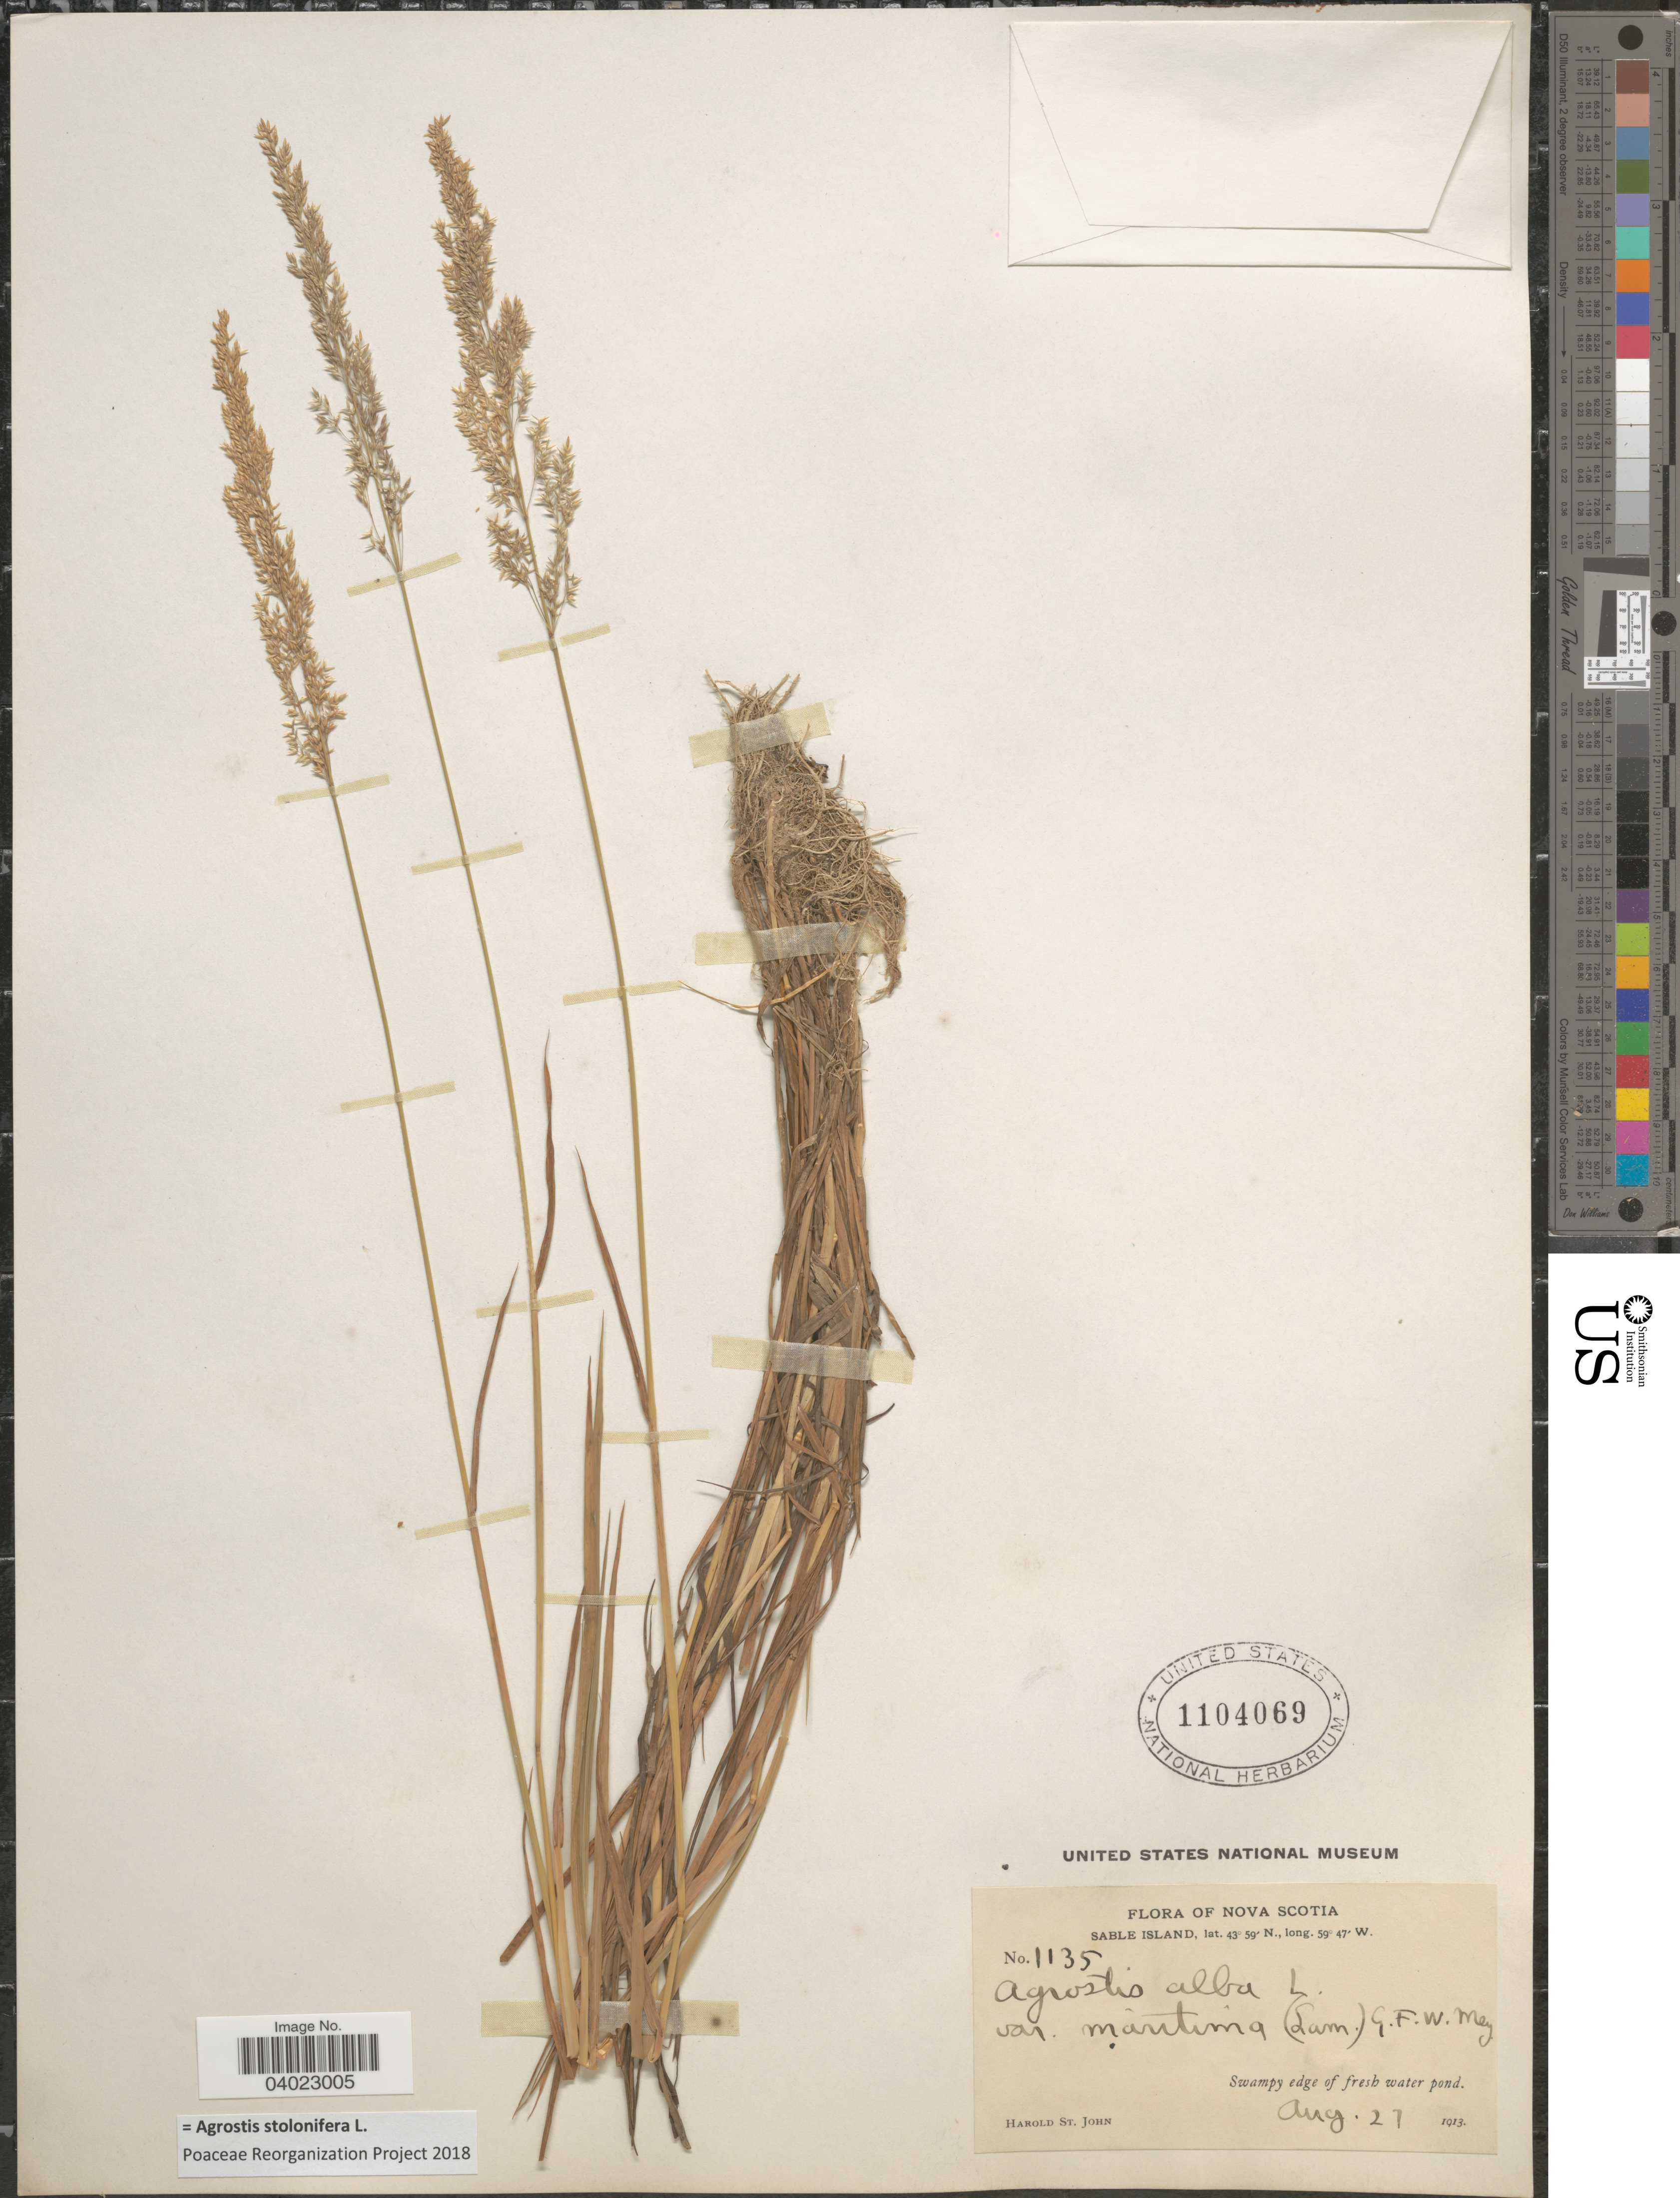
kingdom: Plantae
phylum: Tracheophyta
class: Liliopsida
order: Poales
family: Poaceae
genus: Agrostis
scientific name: Agrostis stolonifera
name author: L.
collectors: H. St. John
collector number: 1135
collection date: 1913-08-27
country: Canada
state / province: Nova Scotia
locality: Sable Island. Swampy edge of fresh water pond.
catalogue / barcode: US 1104069